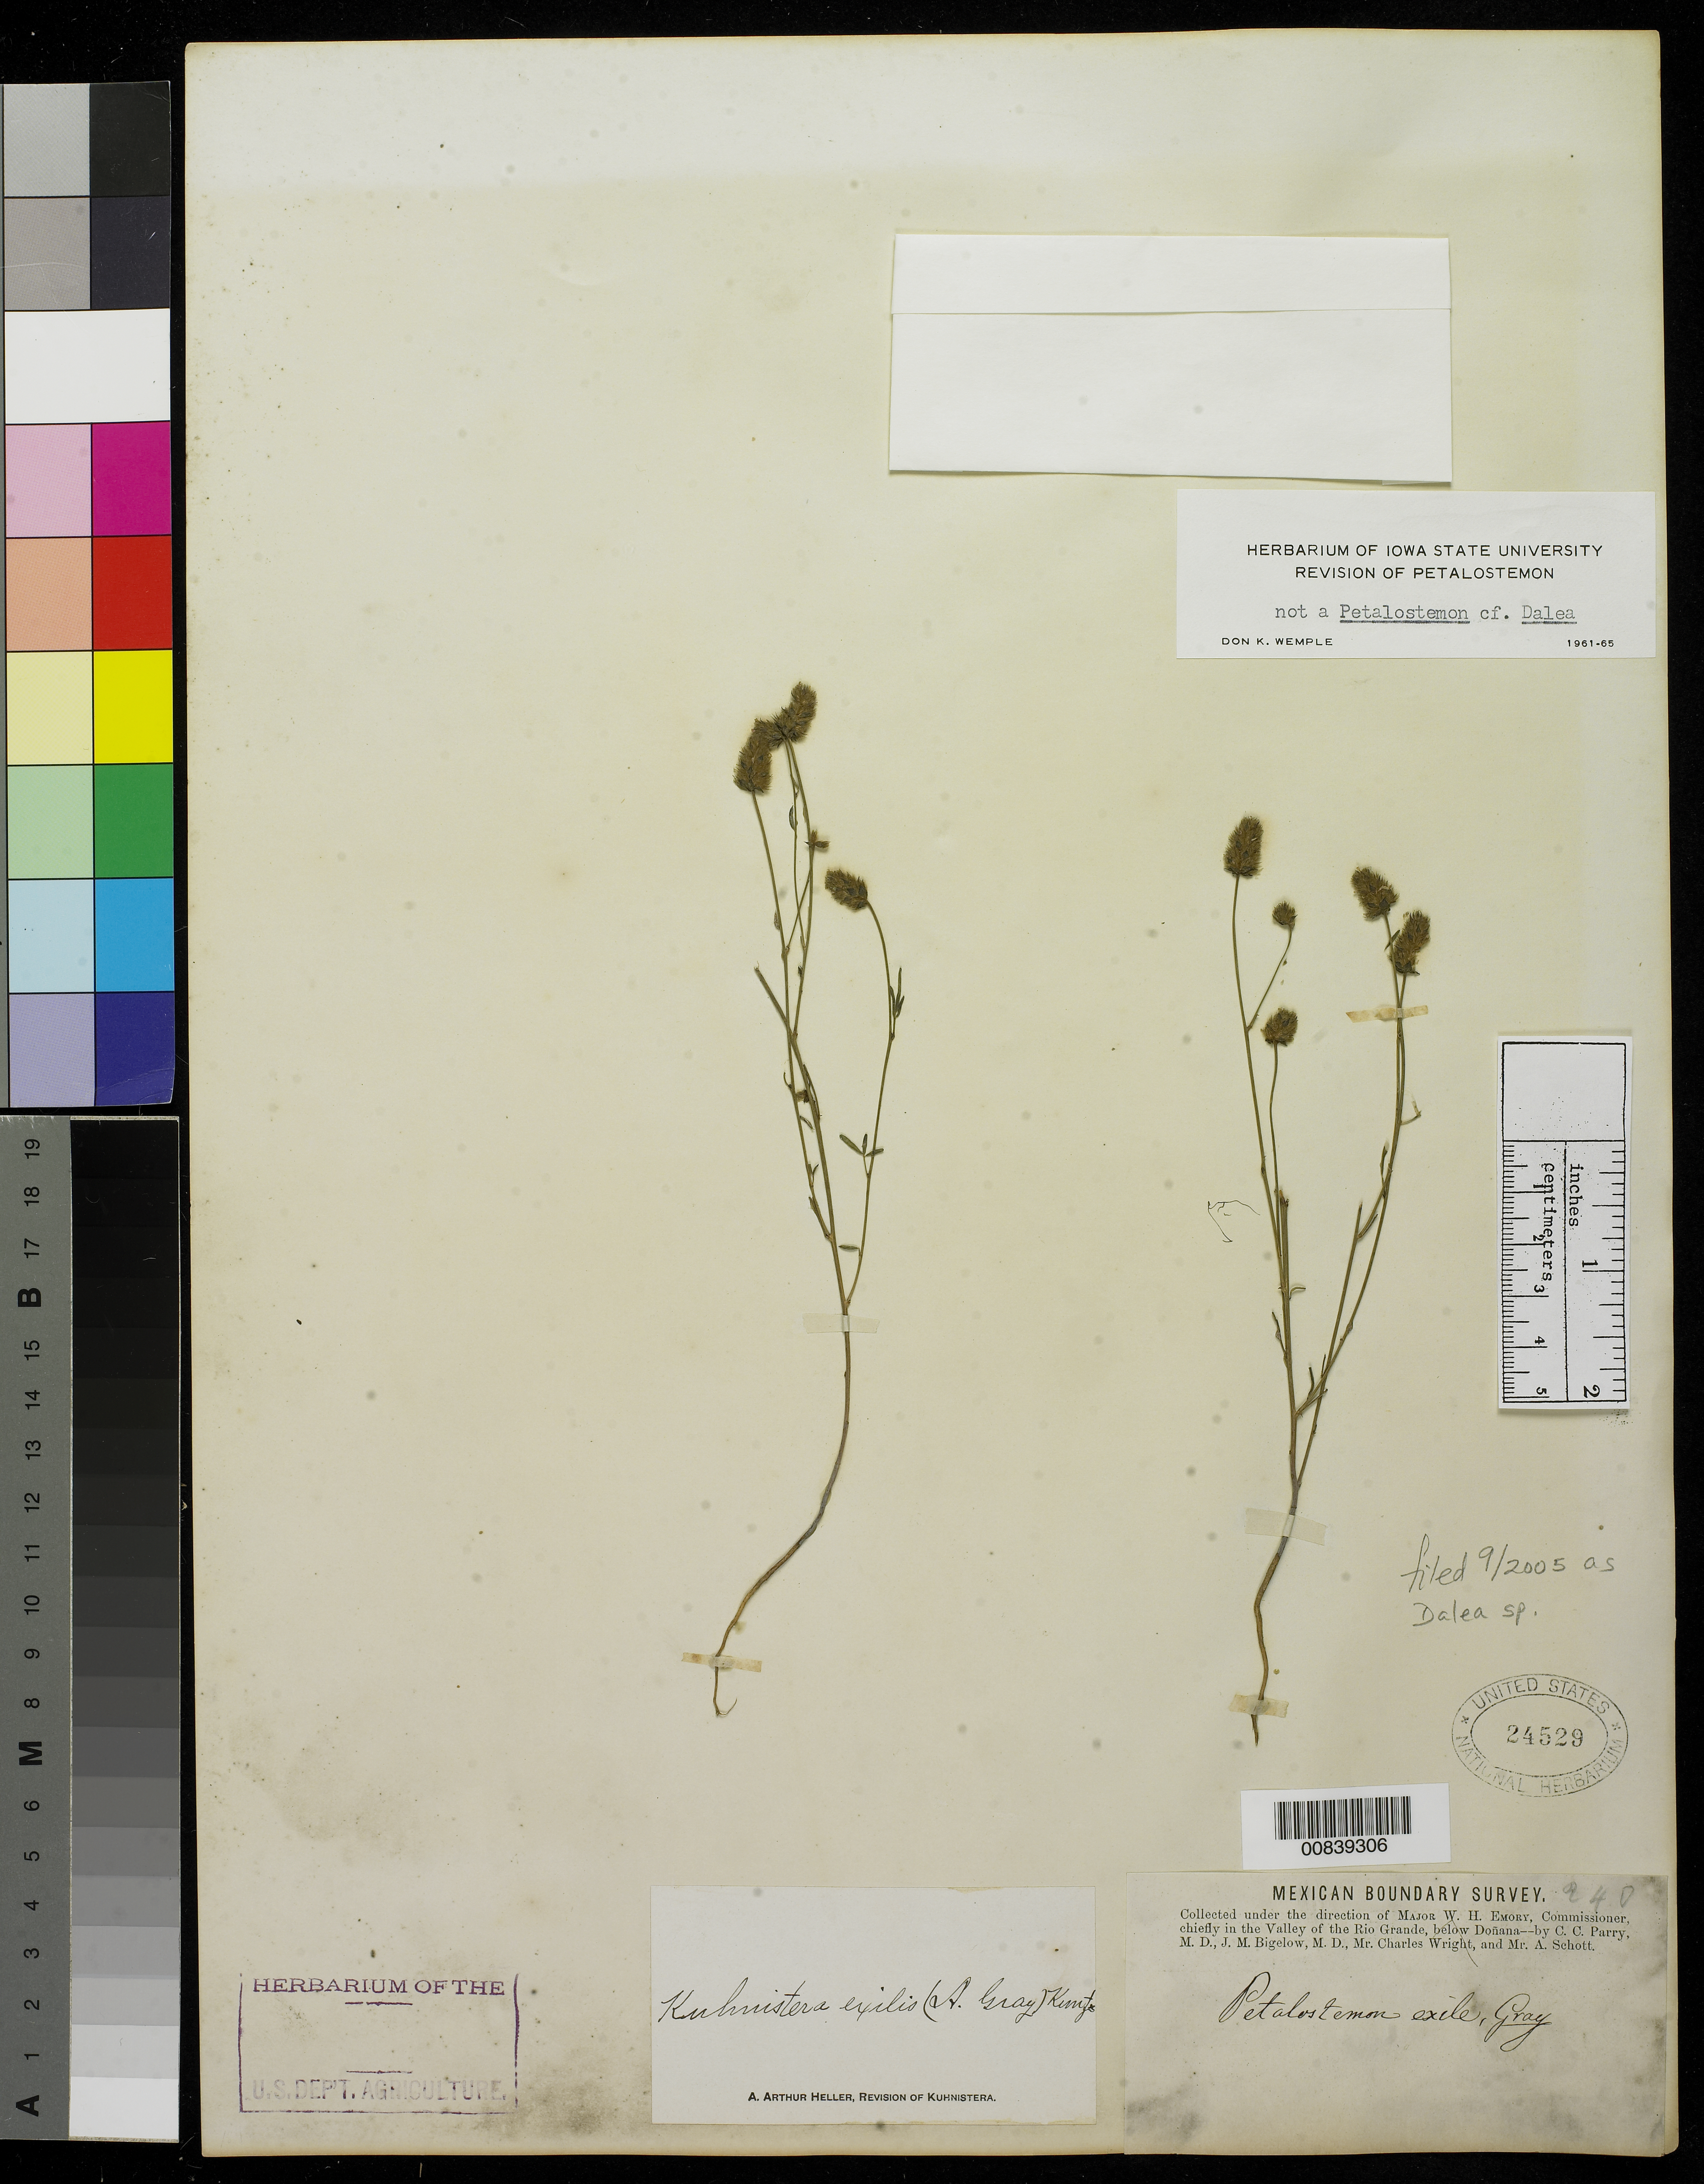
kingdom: Plantae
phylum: Tracheophyta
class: Magnoliopsida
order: Fabales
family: Fabaceae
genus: Dalea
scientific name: Dalea sp.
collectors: C. C. Parry, J. M. Bigelow, C. Wright & A. C. V. Schott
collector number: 240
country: United States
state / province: New Mexico / Texas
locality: Valley of the Rio Grande, below Doñana.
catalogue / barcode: US 24529